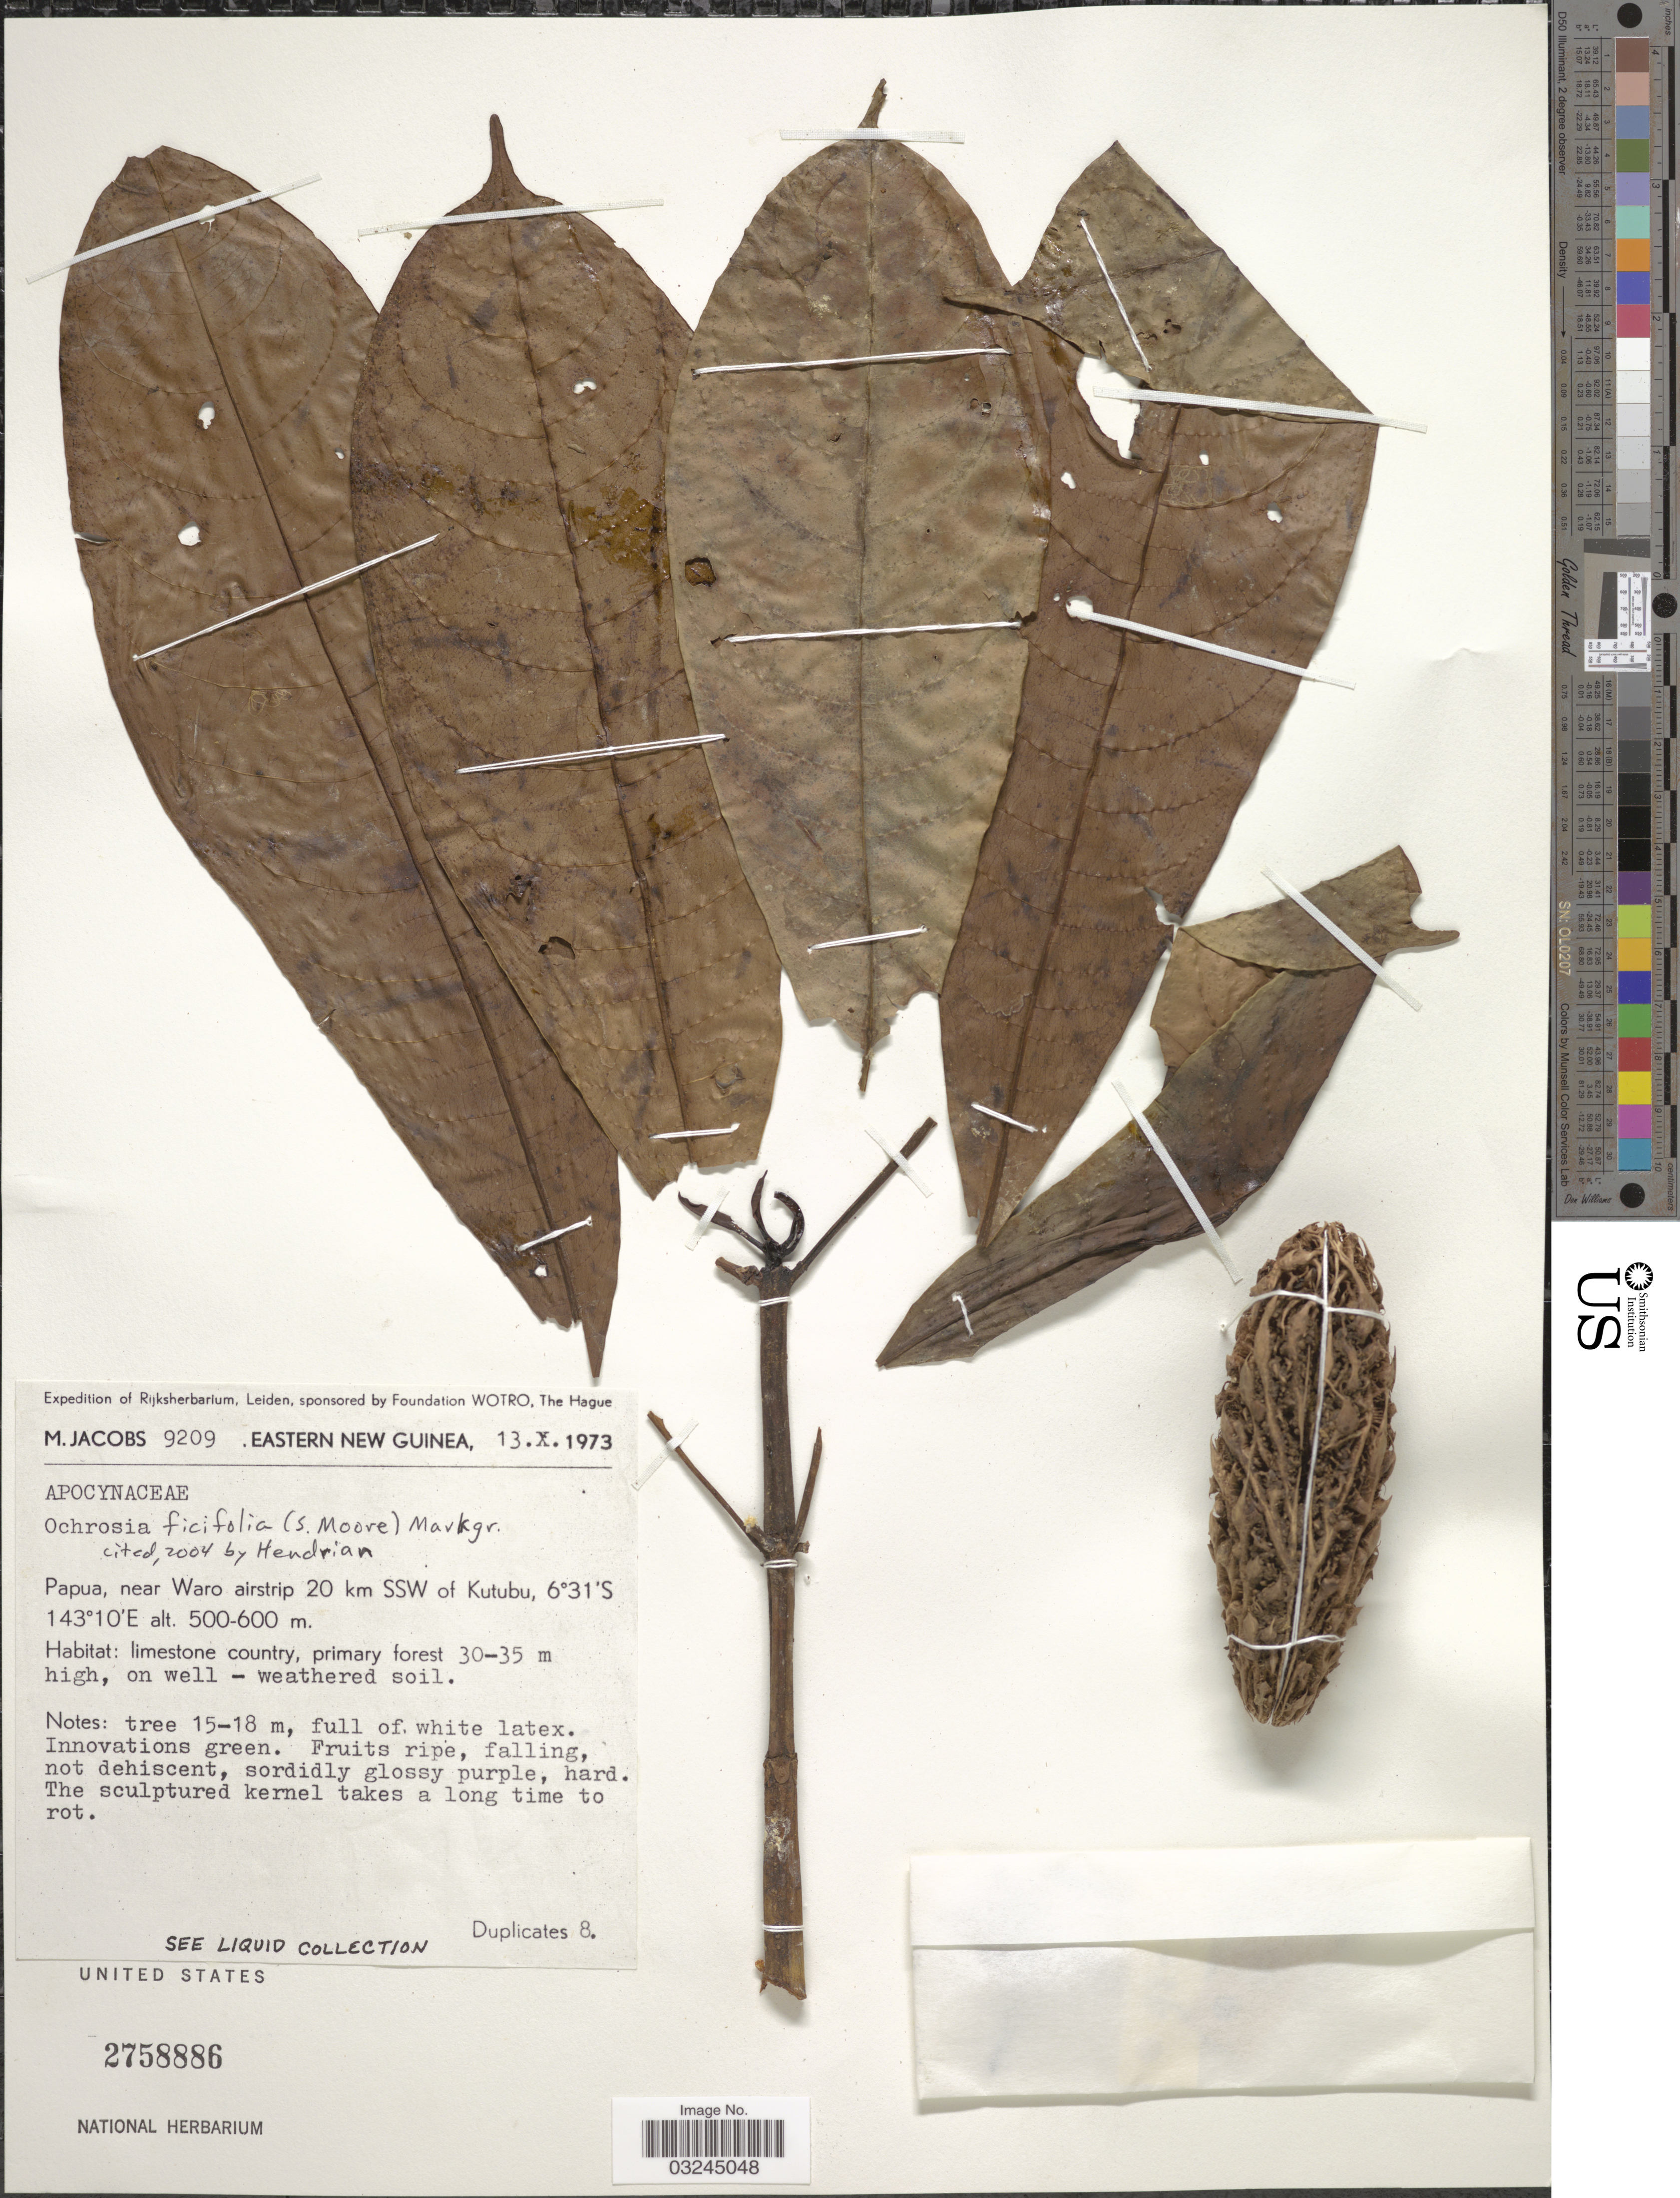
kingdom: Plantae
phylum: Tracheophyta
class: Magnoliopsida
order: Gentianales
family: Apocynaceae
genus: Ochrosia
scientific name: Ochrosia ficifolia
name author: (S. Moore) Markgr.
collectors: M. Jacobs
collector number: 9209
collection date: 1973-10-13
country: Papua New Guinea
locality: Eastern New Guinea. Papua, near Waro airstrip 20 km SSW of Kutubu.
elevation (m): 500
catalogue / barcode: US 2758886